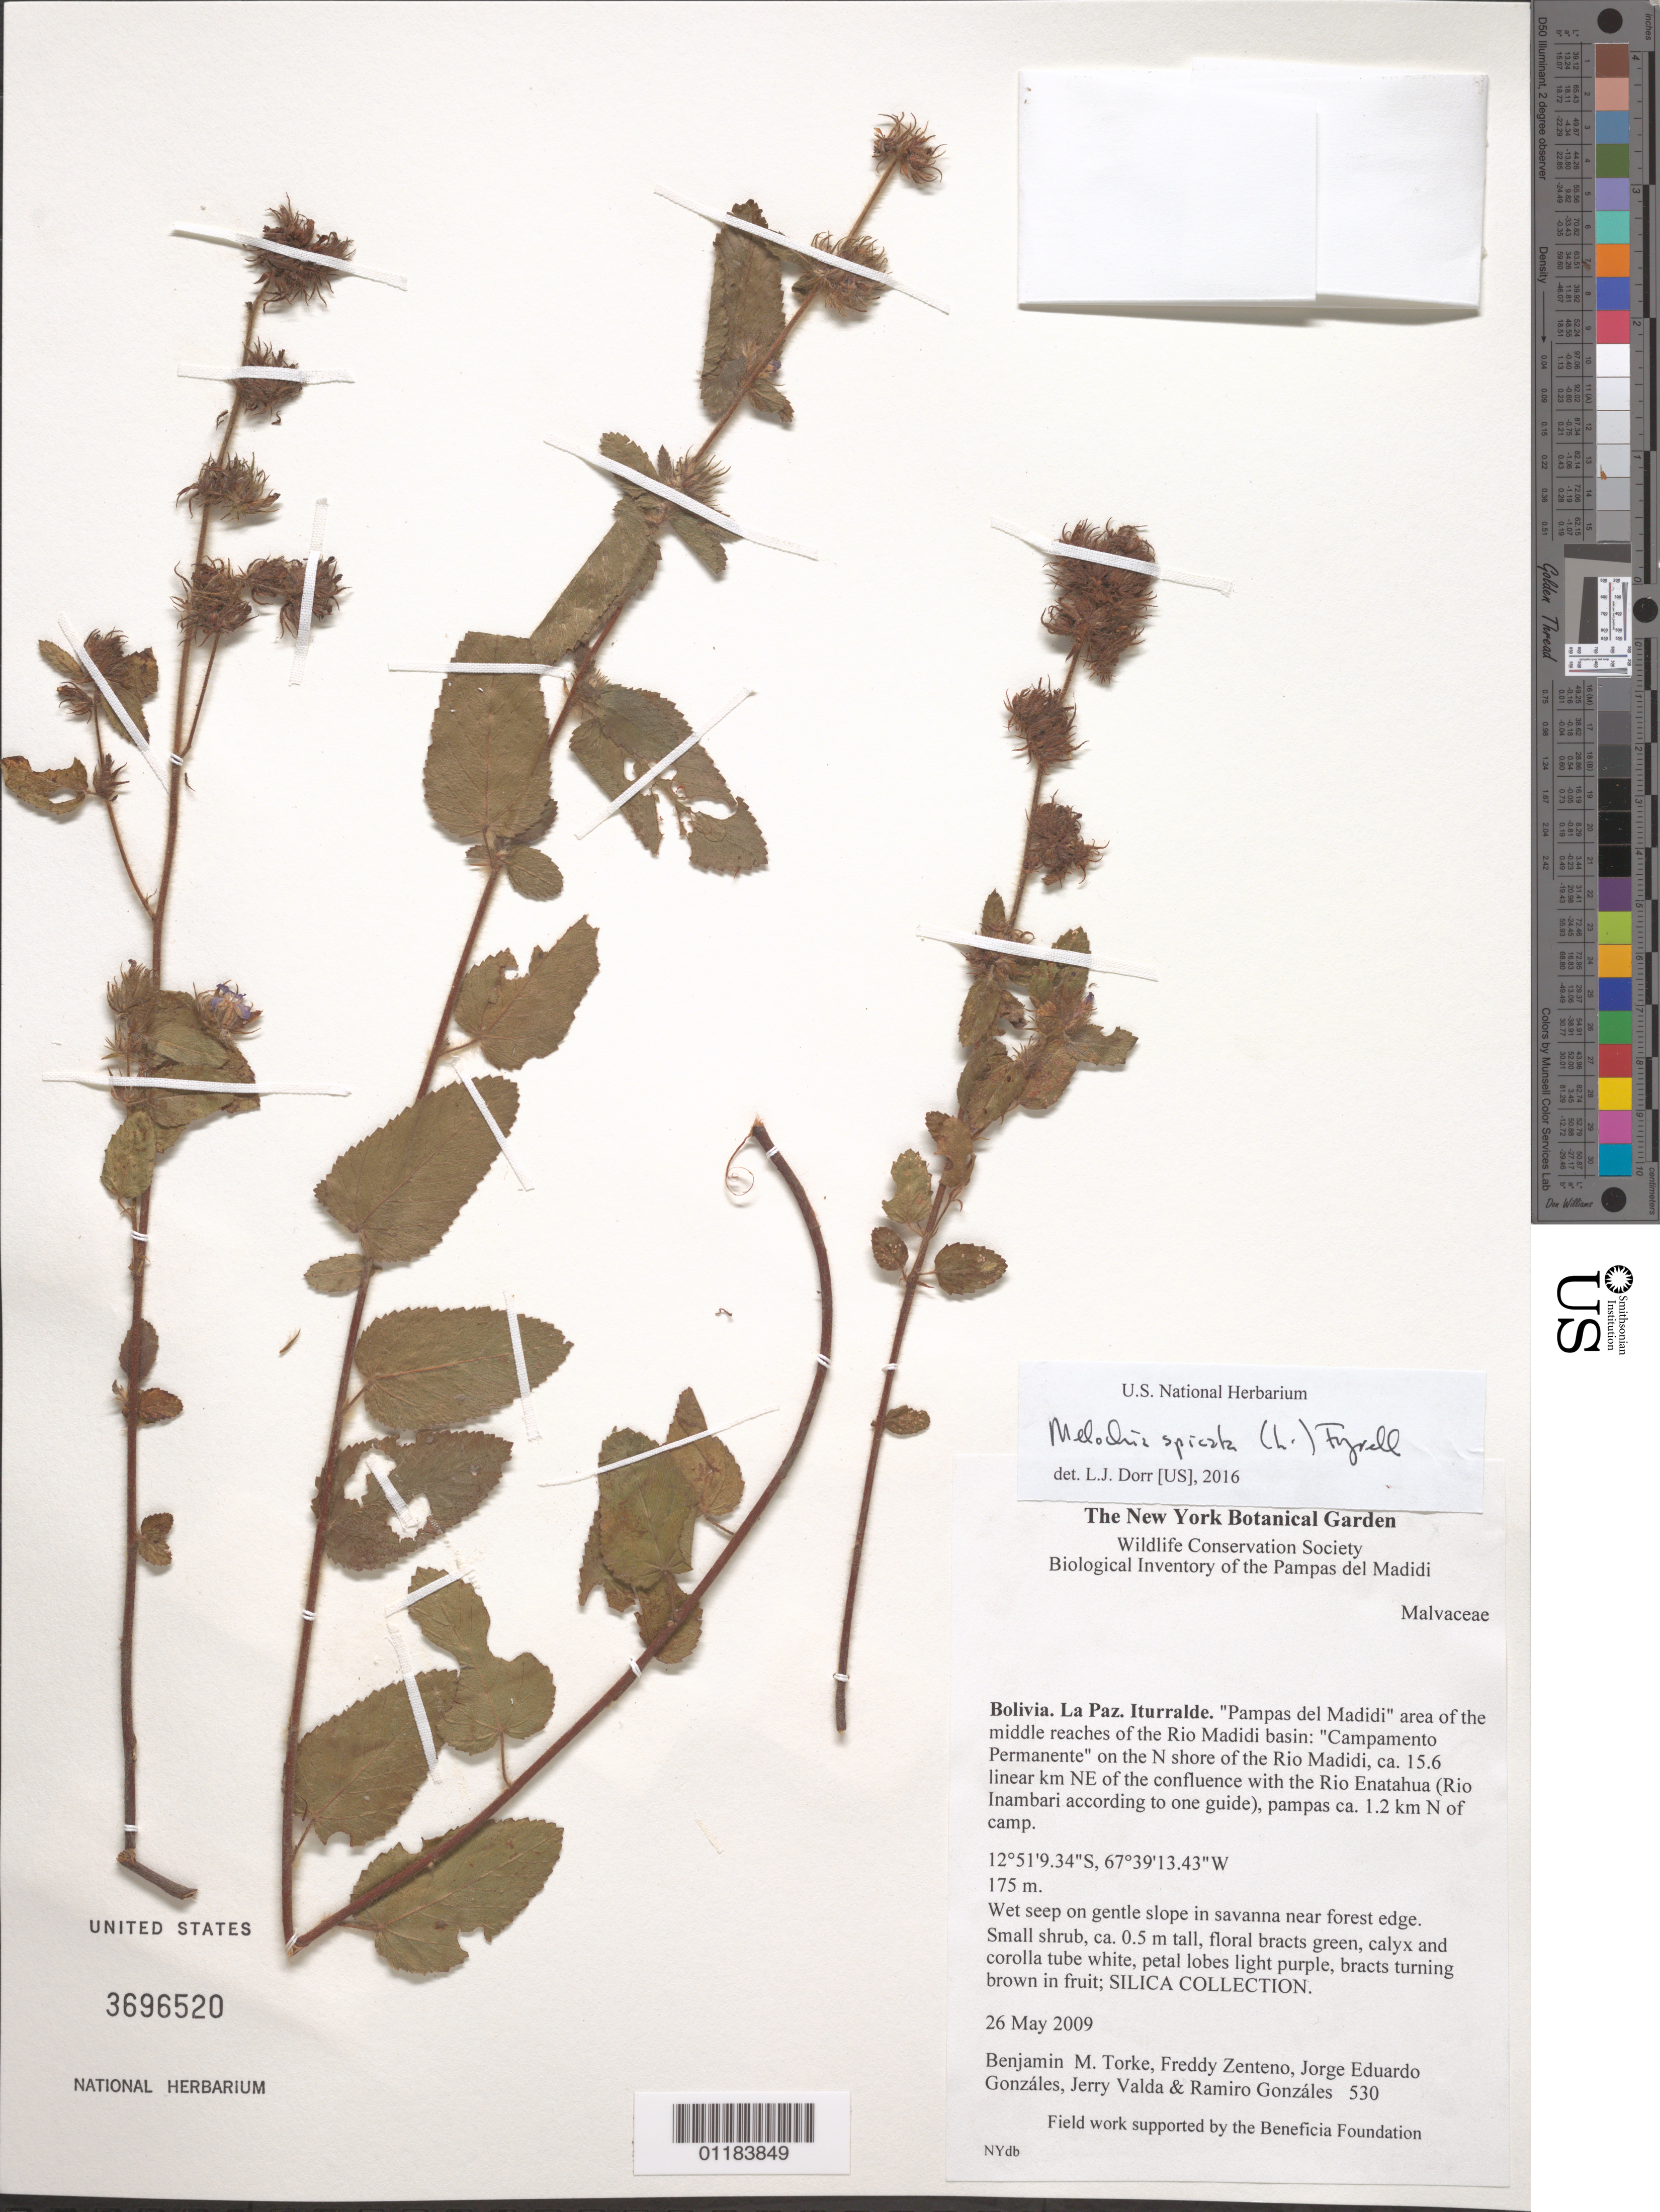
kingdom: Plantae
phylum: Tracheophyta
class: Magnoliopsida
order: Malvales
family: Malvaceae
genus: Melochia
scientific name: Melochia spicata var. spicata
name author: (L.) Fryxell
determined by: Dorr, L. J., (BOT), Smithsonian Institution - National Museum of Natural History (UNITED STATES)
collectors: B. M. Torke, F. Zenteno, J. Gonzáles, J. Valda & R. Gonzáles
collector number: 530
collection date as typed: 26 May 2009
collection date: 2009-05-26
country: Bolivia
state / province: La Paz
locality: Iturralde. "Pampas del Madidi" area of the middle reaches of the Rio Madidi basin: "Campamento Permanente" on the N shore of the Rio Madidi, ca. 15.6 linear km NE of the confluence with the Rio Enatahua (Rio Inambari according to one guide), pampas ca. 1.2 km N of camp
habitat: wet seep on gentle slope in savanna near forest edge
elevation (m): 175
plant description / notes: SILICA COLLECTION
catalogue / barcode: US 3696520